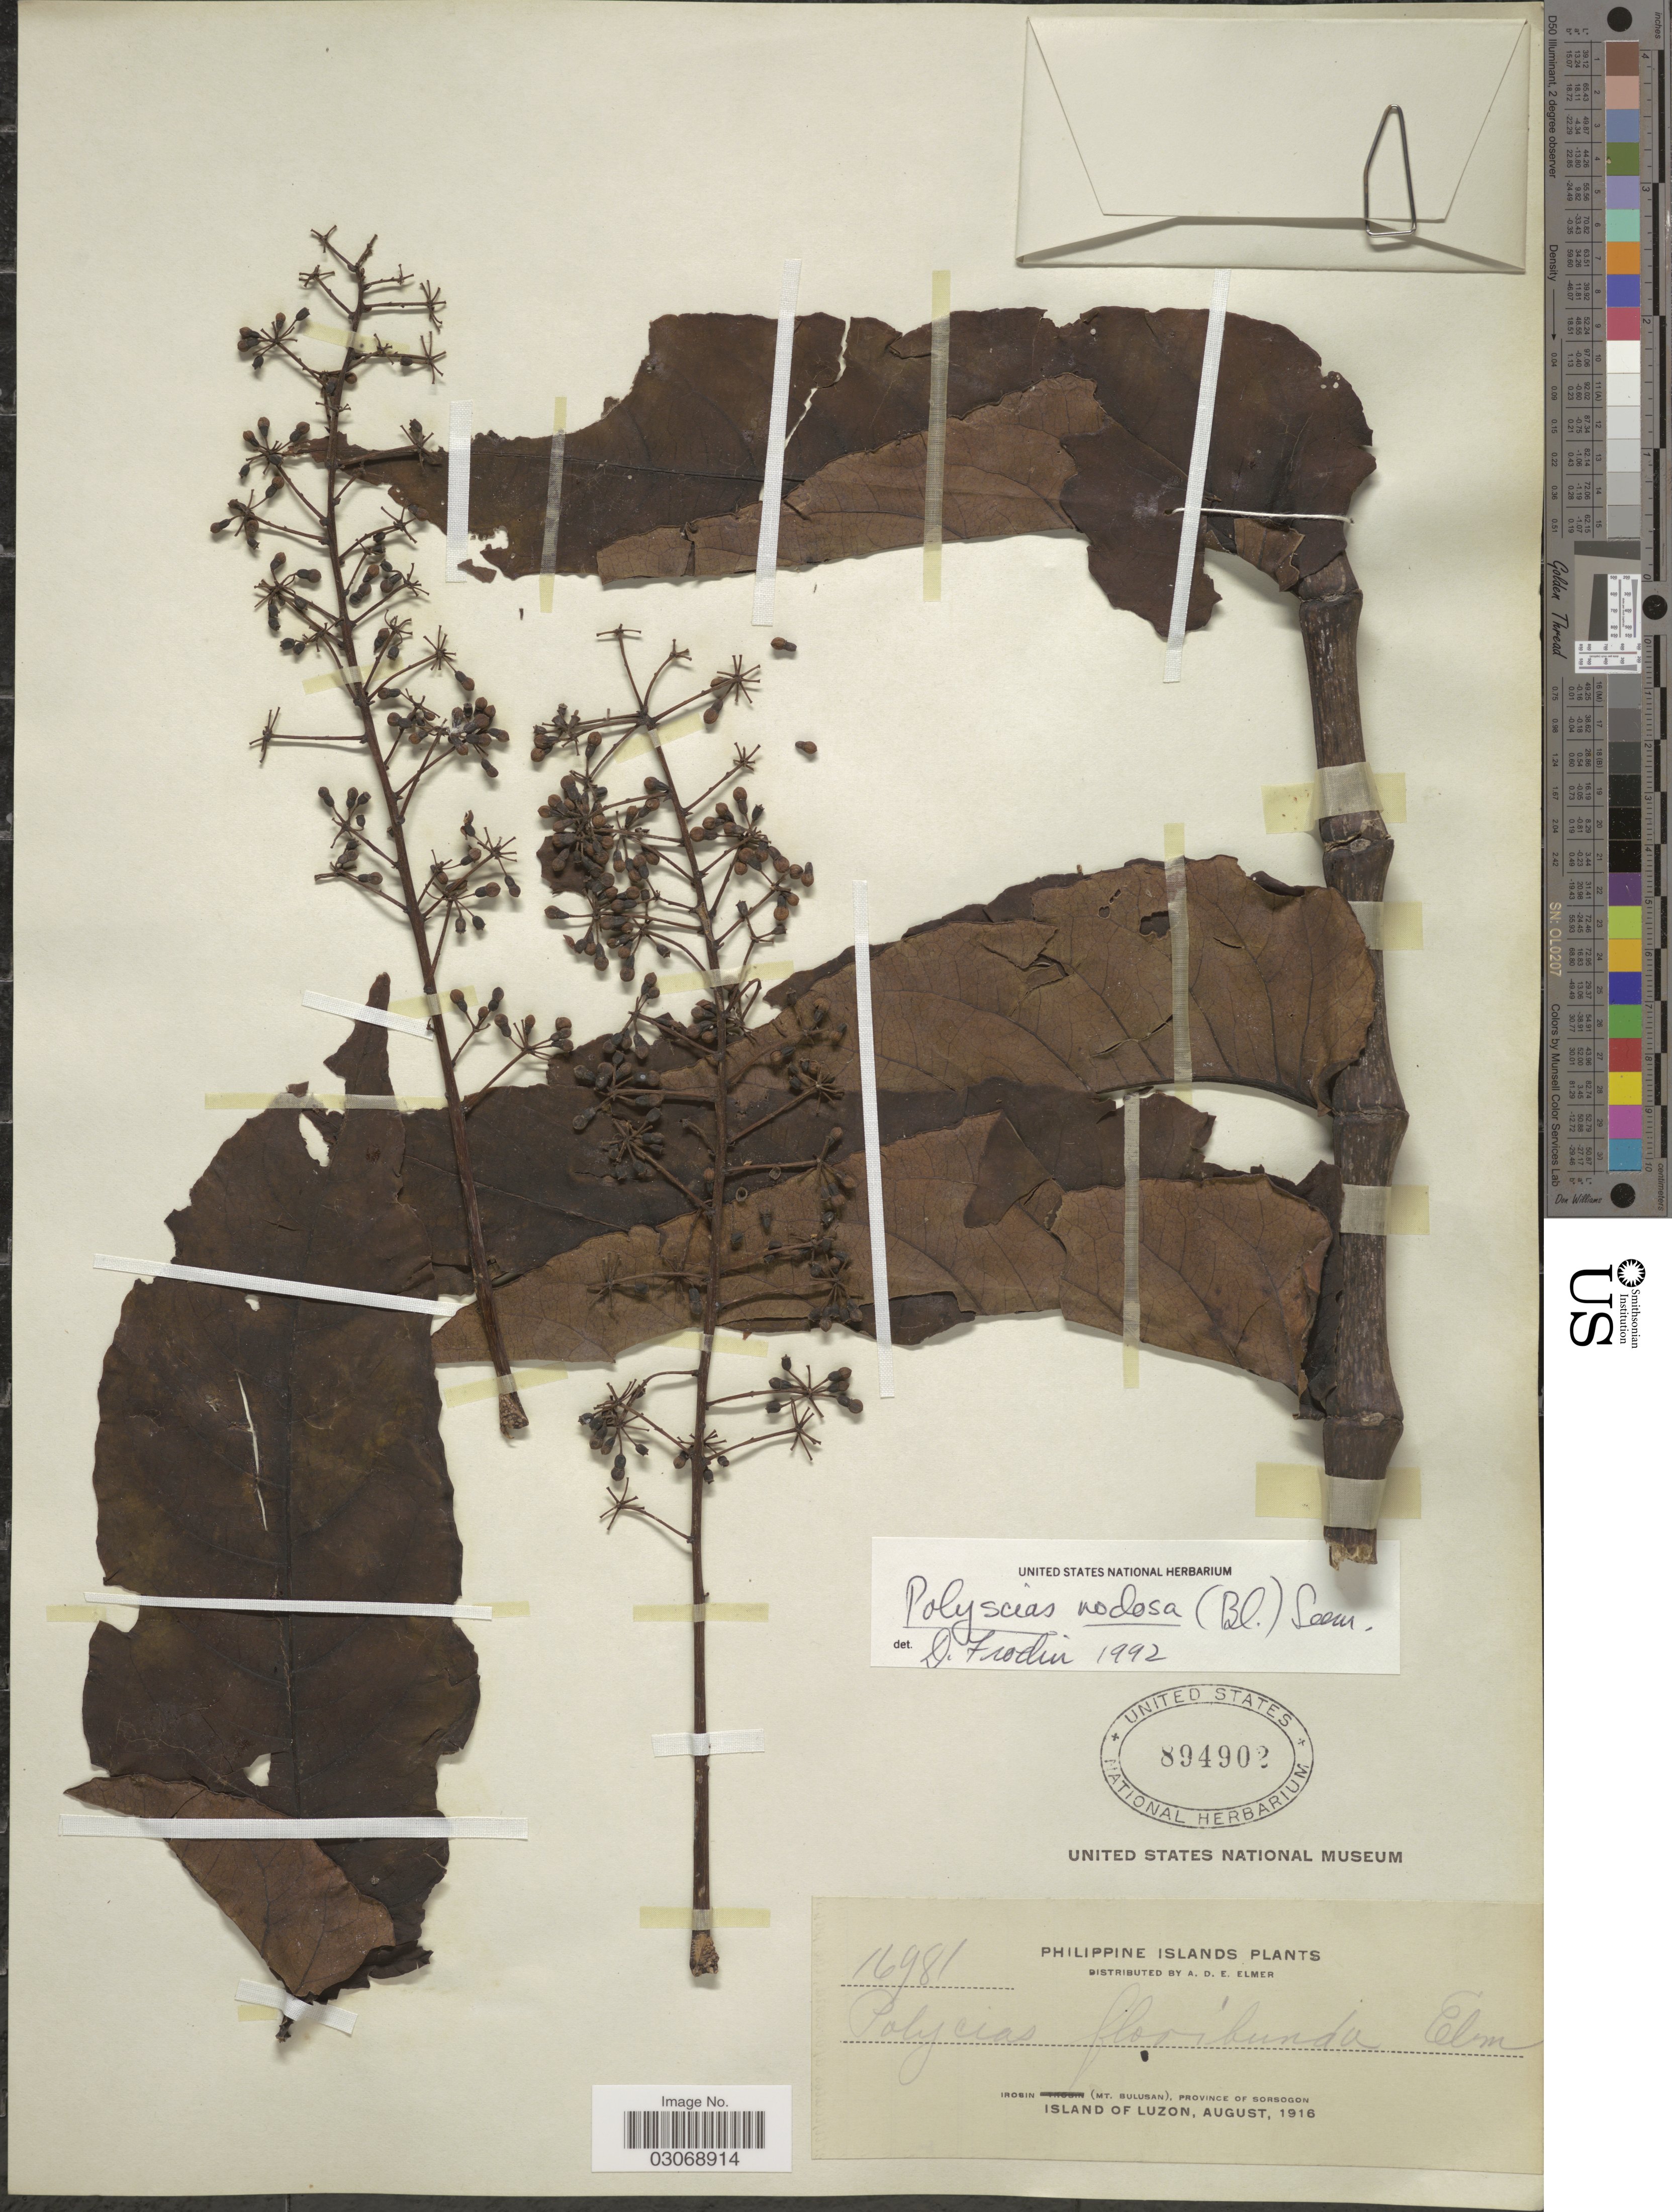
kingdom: Plantae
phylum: Tracheophyta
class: Magnoliopsida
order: Apiales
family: Araliaceae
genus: Polyscias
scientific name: Polyscias nodosa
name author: (Blume) Seem.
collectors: A. D. E. Elmer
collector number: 16981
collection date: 1916-08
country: Philippines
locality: Philippine Islands. Irosin (Mt. Bulusan), Province of Sorsogon. Island of Luzon.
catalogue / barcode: US 894902